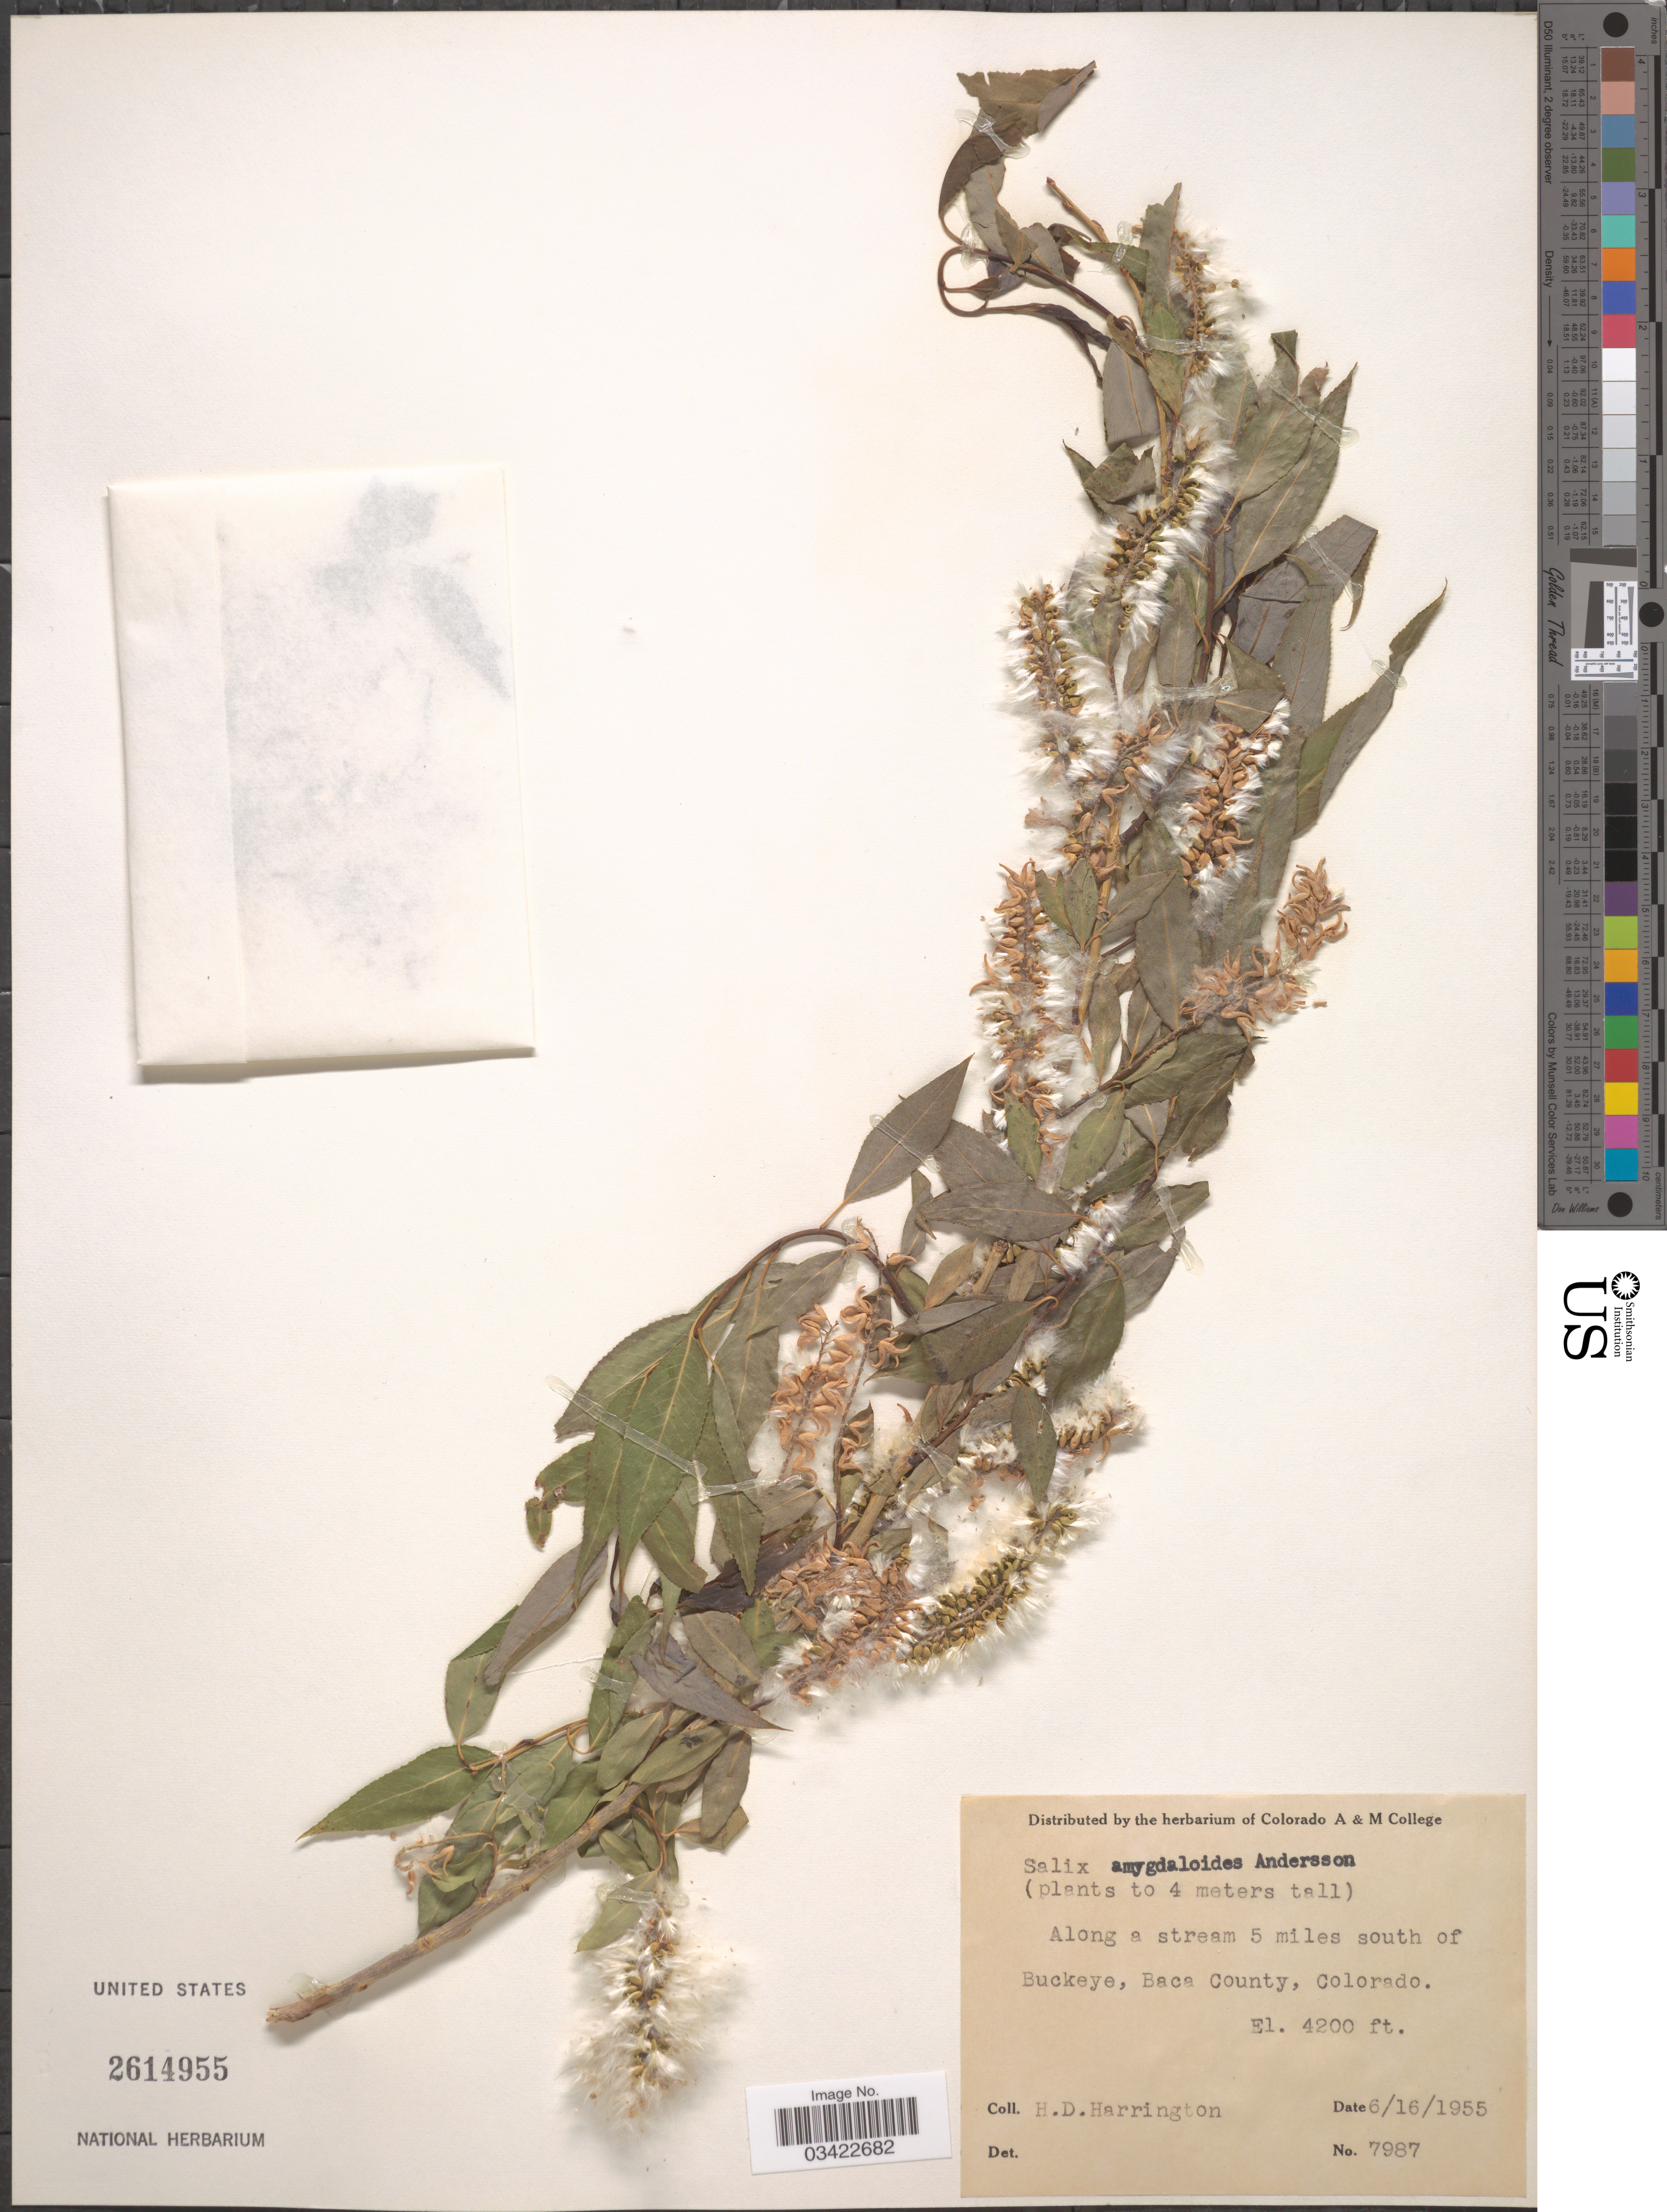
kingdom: Plantae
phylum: Tracheophyta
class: Magnoliopsida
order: Malpighiales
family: Salicaceae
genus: Salix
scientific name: Salix amygdaloides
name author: Andersson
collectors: H. Harrington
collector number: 7987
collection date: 1955-06-16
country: United States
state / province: Colorado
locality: Along a stream 5 miles south of Buckeye, Baca County.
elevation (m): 1280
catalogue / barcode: US 2614955